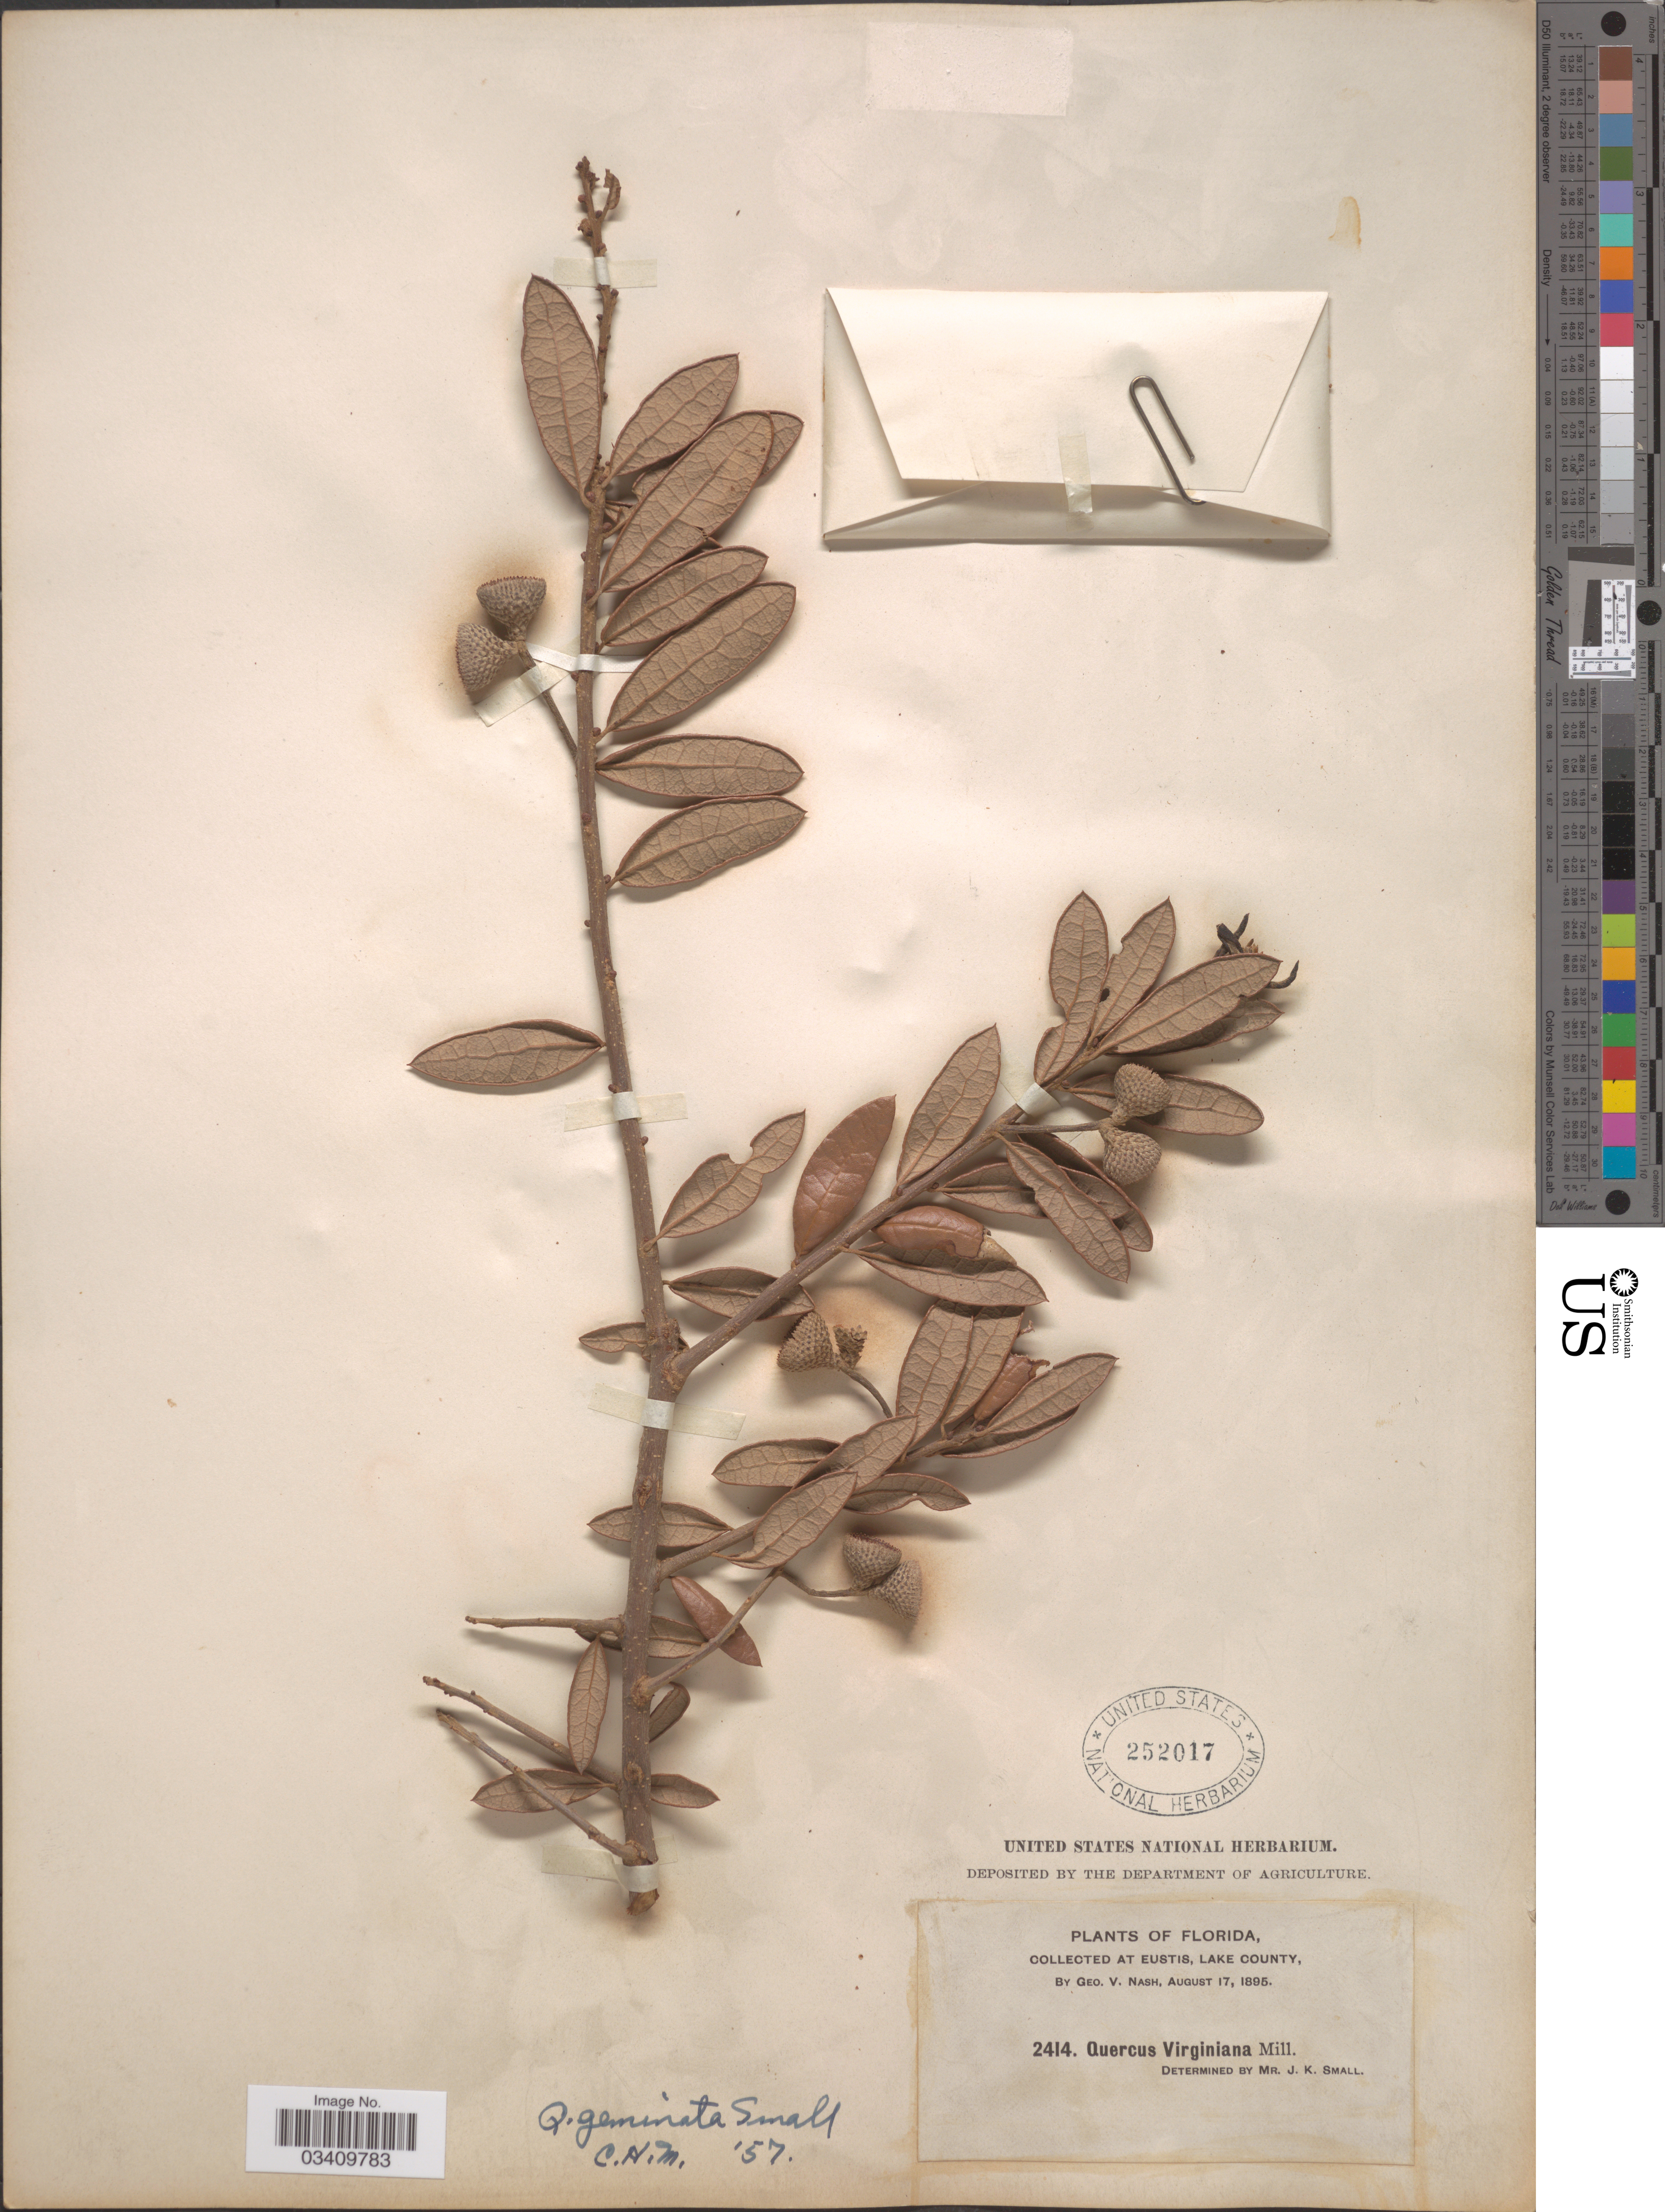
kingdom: Plantae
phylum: Tracheophyta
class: Magnoliopsida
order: Fagales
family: Fagaceae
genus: Quercus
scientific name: Quercus virginiana var. maritima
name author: (Michx.) Sarg.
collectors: G. V. Nash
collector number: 2414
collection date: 1895-08-17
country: United States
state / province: Florida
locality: At Eustis, Lake County.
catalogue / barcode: US 252017